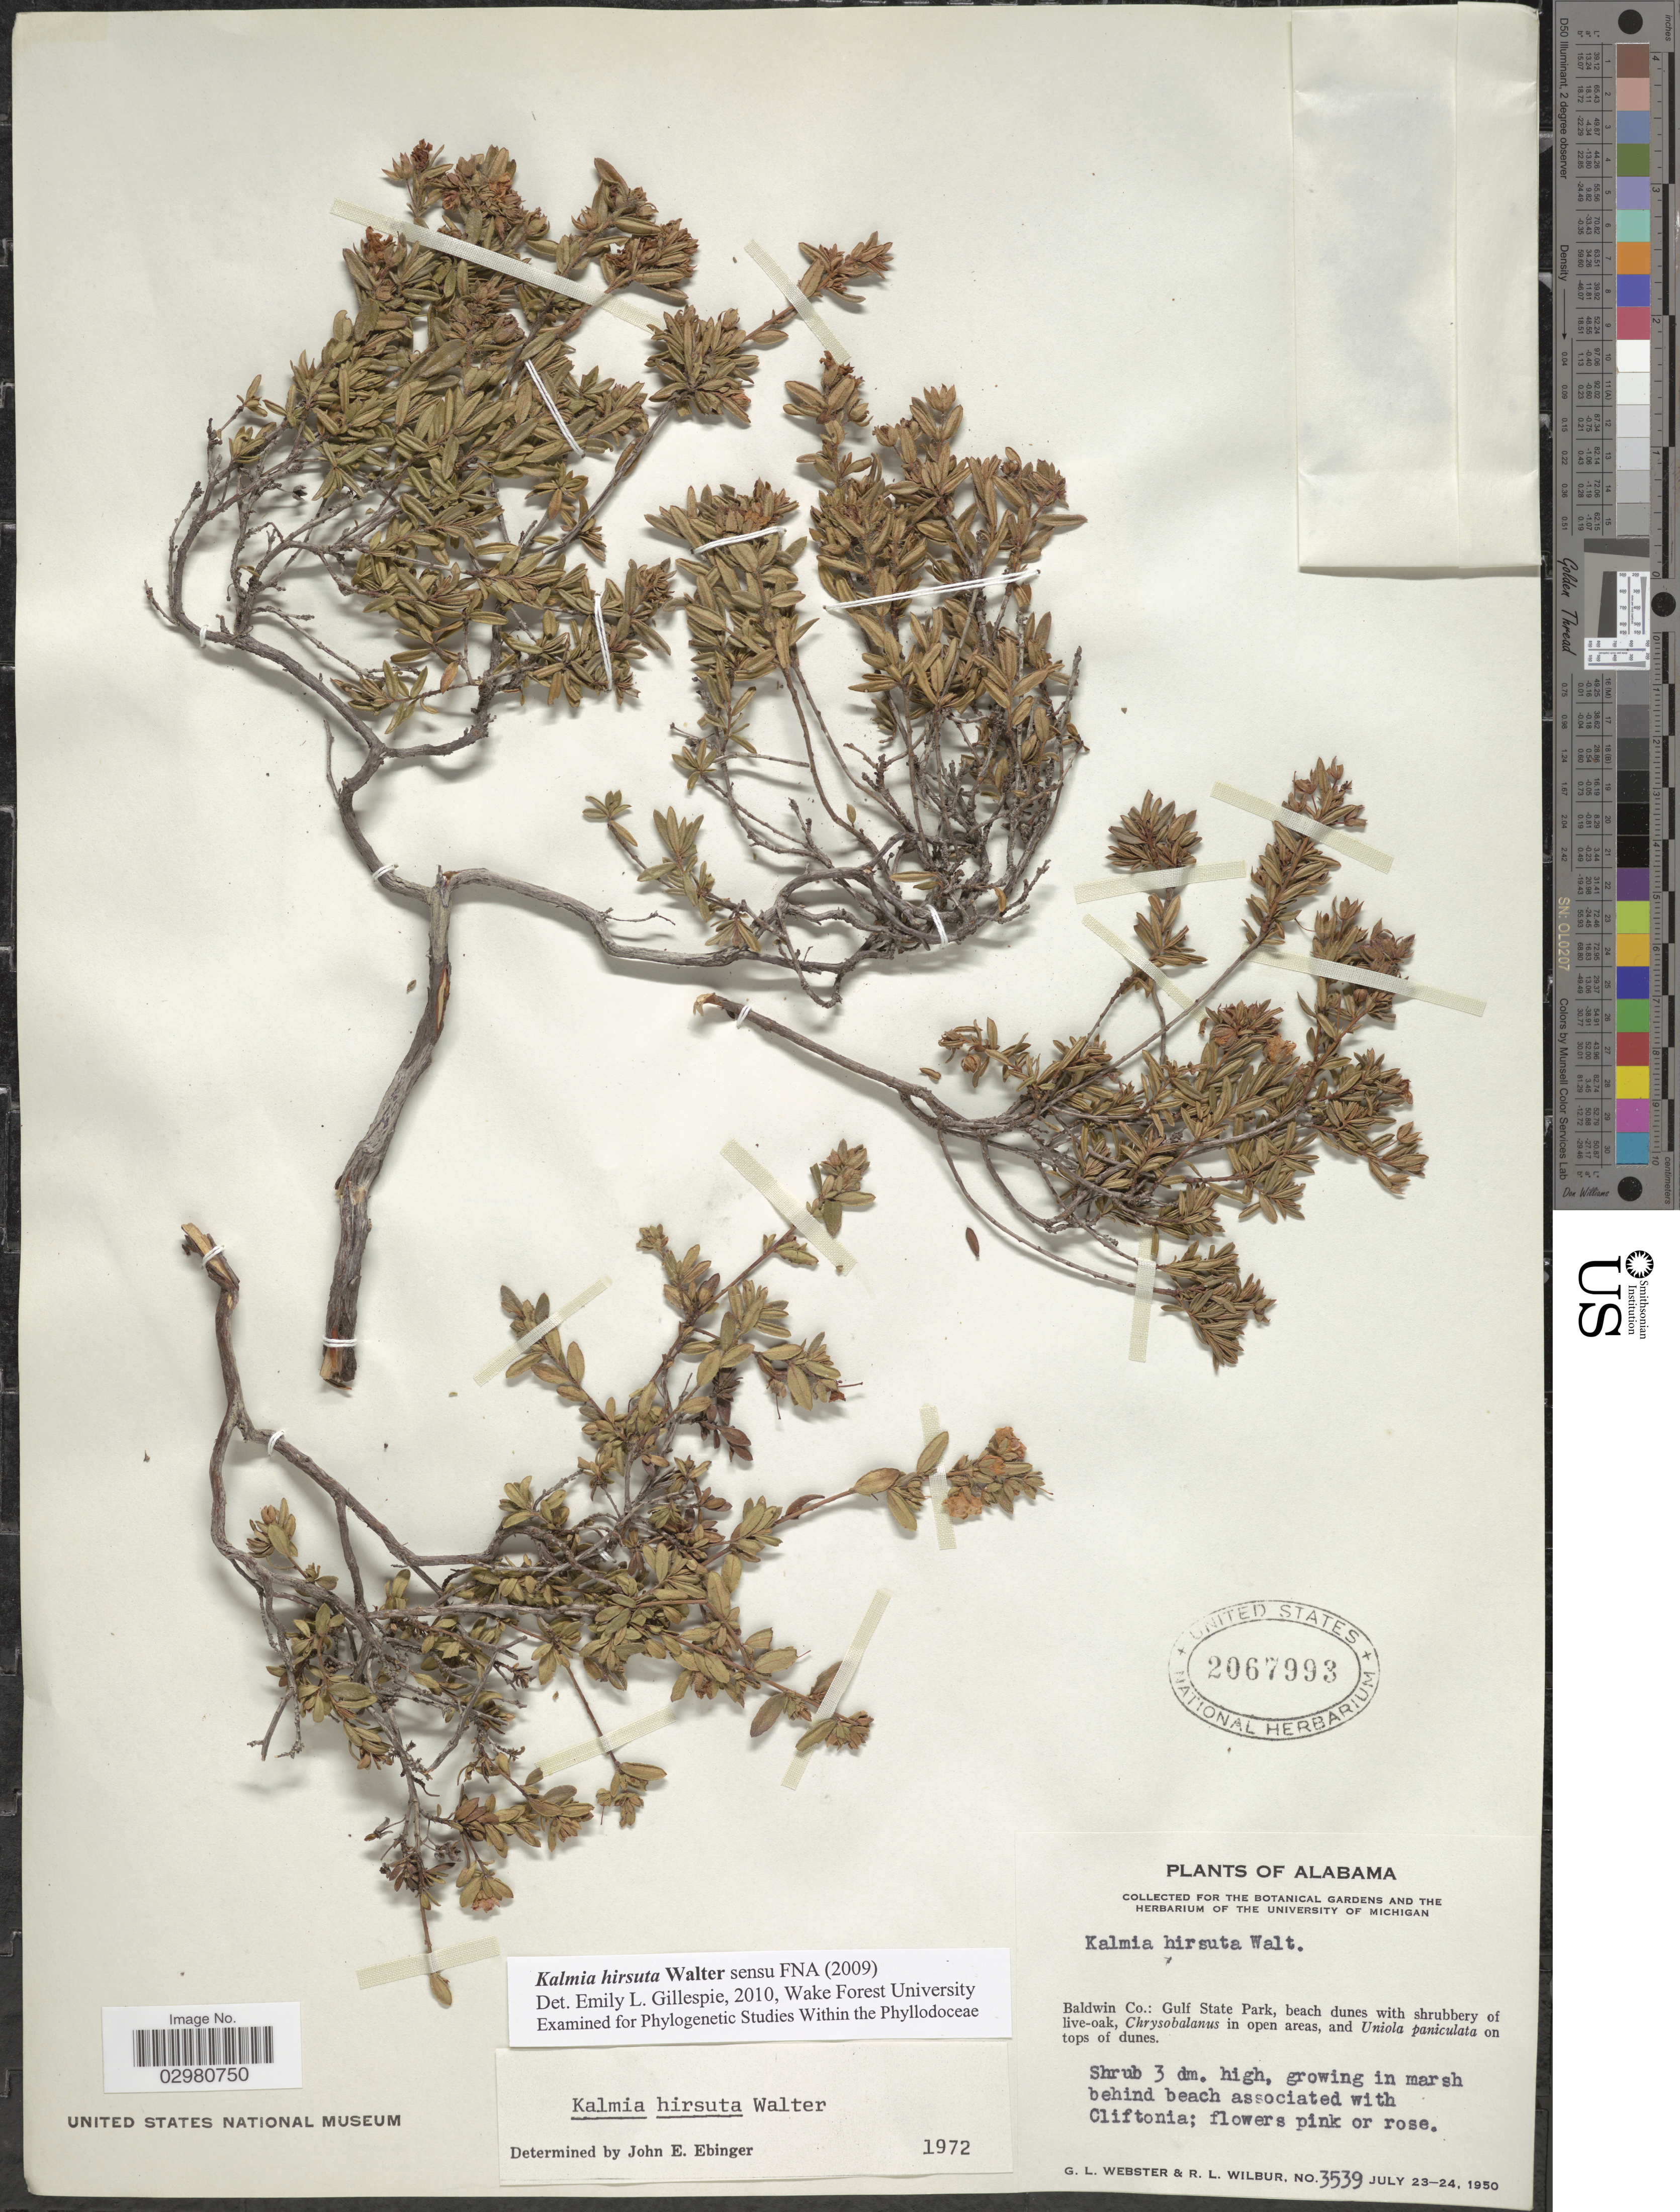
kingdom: Plantae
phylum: Tracheophyta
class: Magnoliopsida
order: Ericales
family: Ericaceae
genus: Kalmia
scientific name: Kalmia hirsuta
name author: Walter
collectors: G. L. Webster & R. L. Wilbur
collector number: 3539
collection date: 1950-07-23/1950-07-24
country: United States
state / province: Alabama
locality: Baldwin Co.: Gulf State Park.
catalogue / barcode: US 2067993